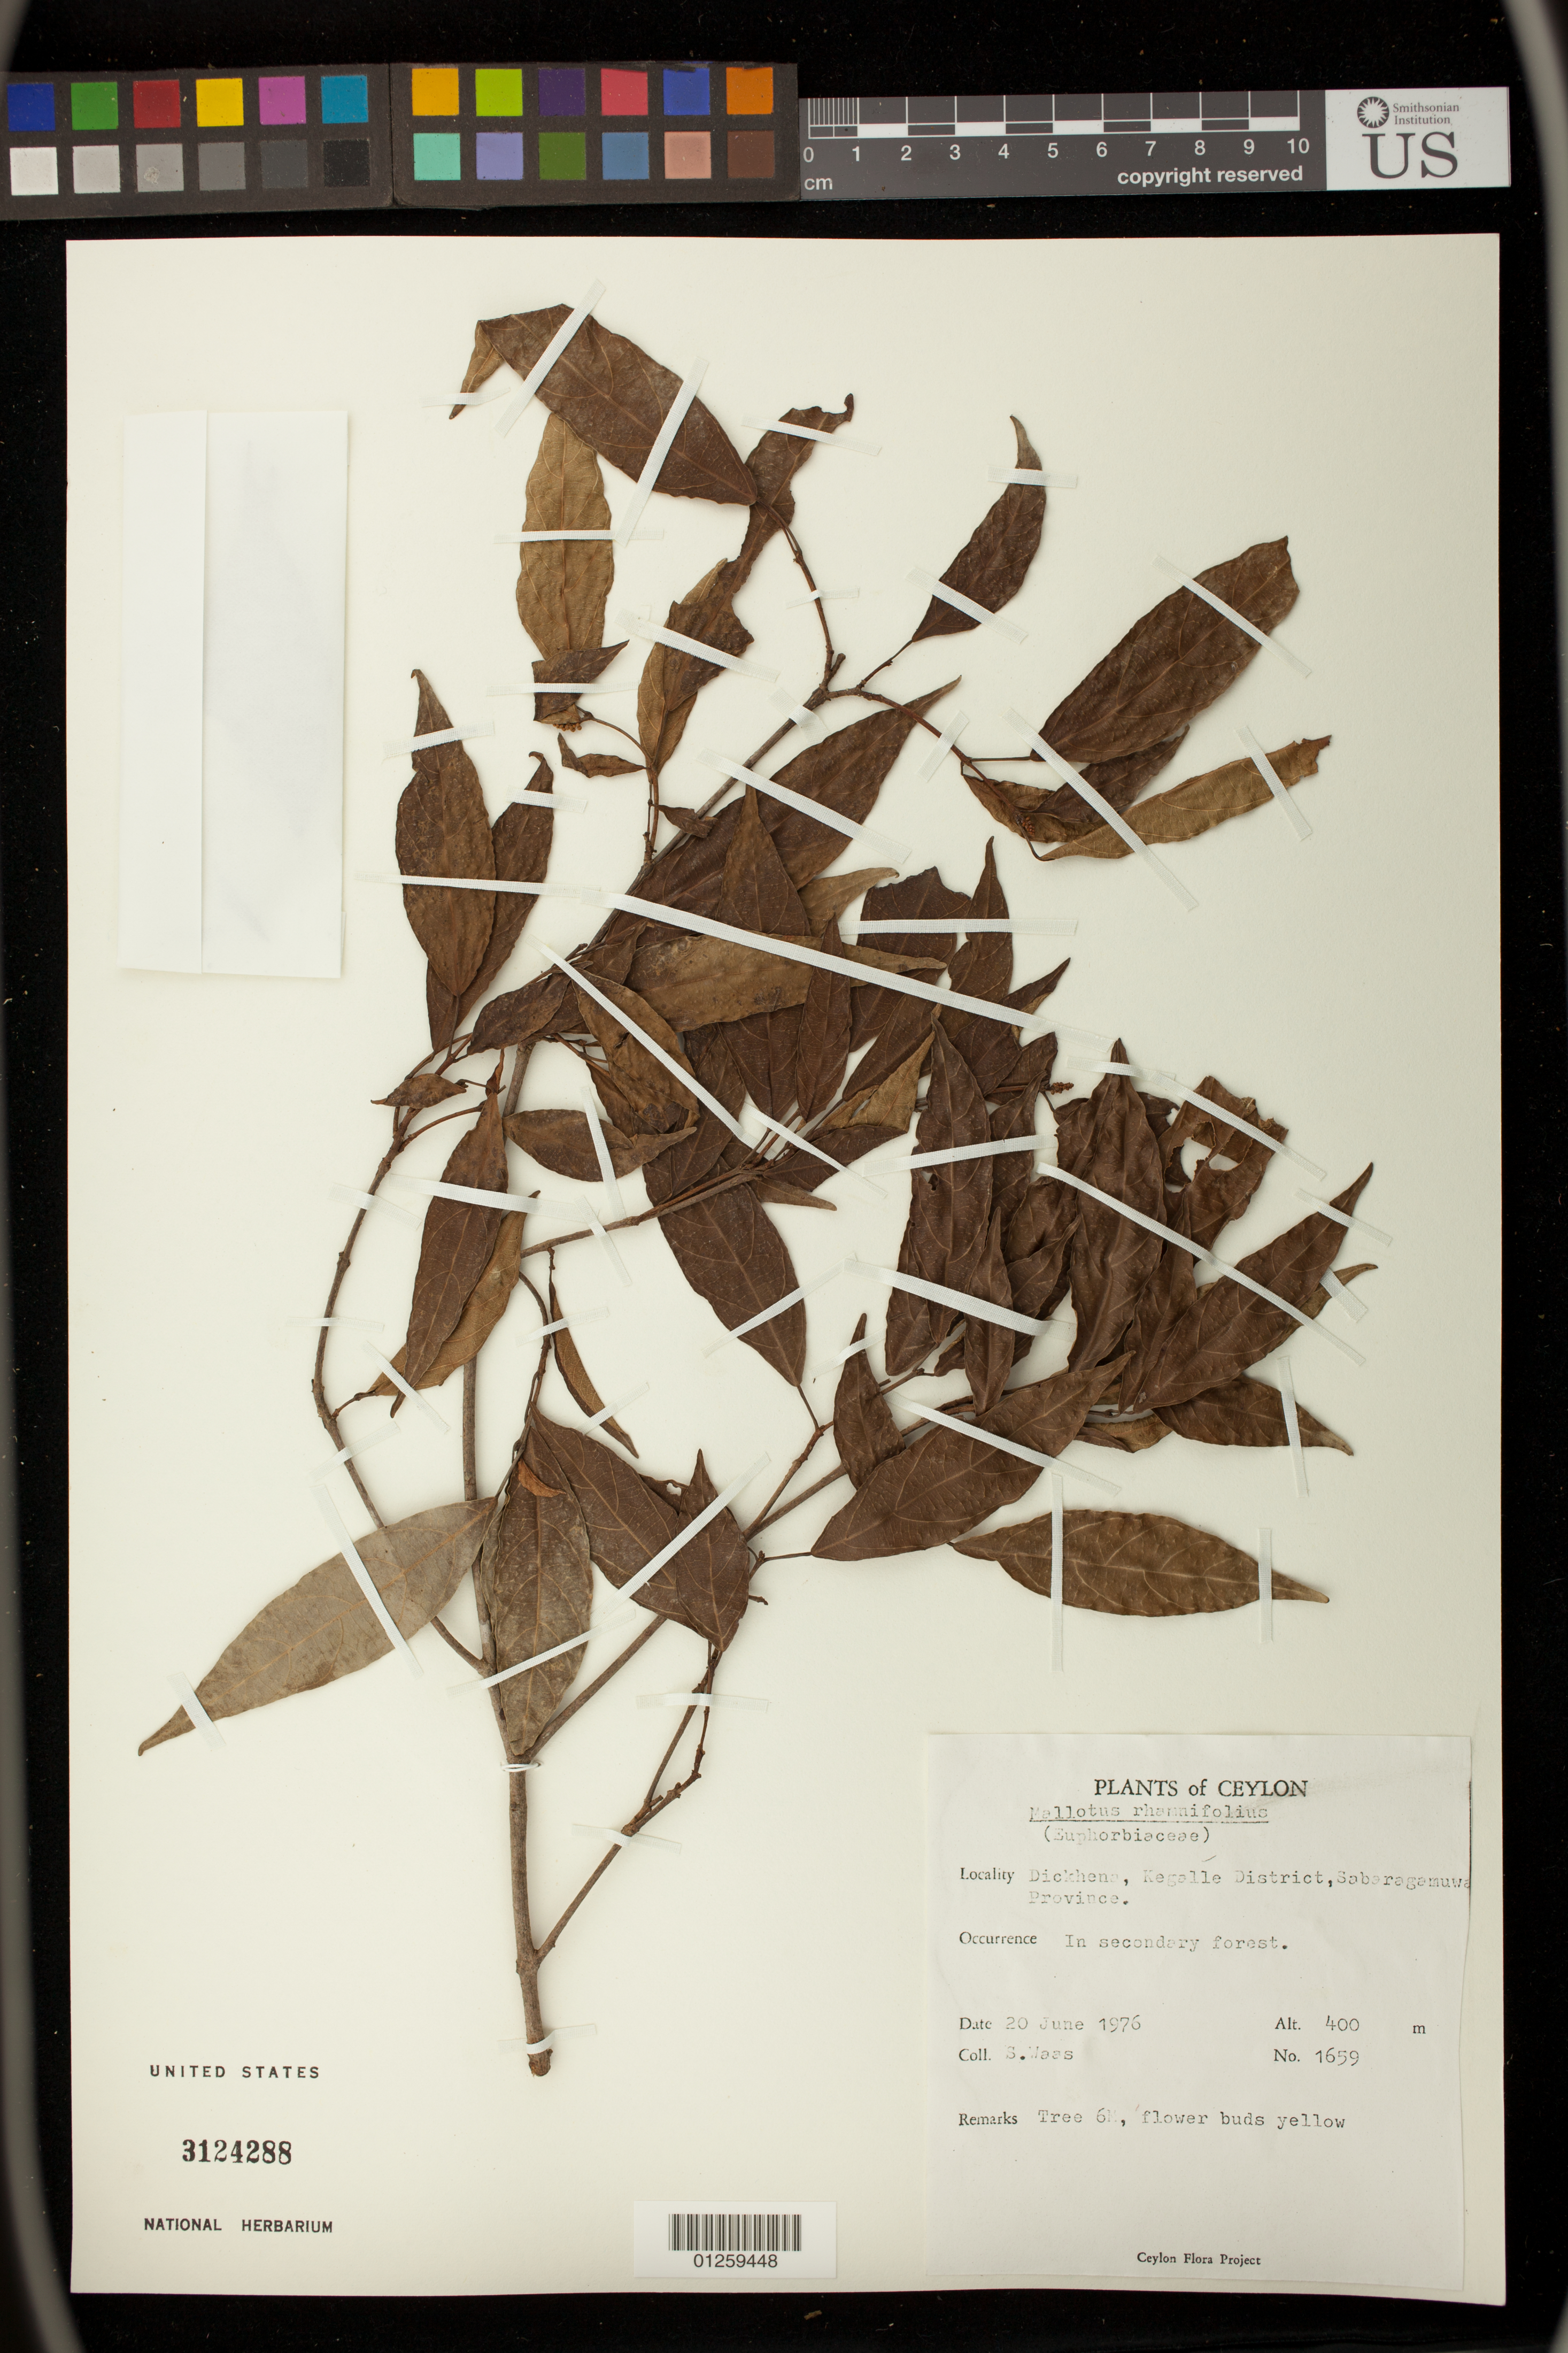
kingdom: Plantae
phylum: Tracheophyta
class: Magnoliopsida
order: Malpighiales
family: Euphorbiaceae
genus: Mallotus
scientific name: Mallotus rhamnifolius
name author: (Willd.) Müll. Arg.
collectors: S. Waas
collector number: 1659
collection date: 1976-06-20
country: Sri Lanka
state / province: Sabaragamuwa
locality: Dickhena, Kegalle District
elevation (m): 400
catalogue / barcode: US 3124288